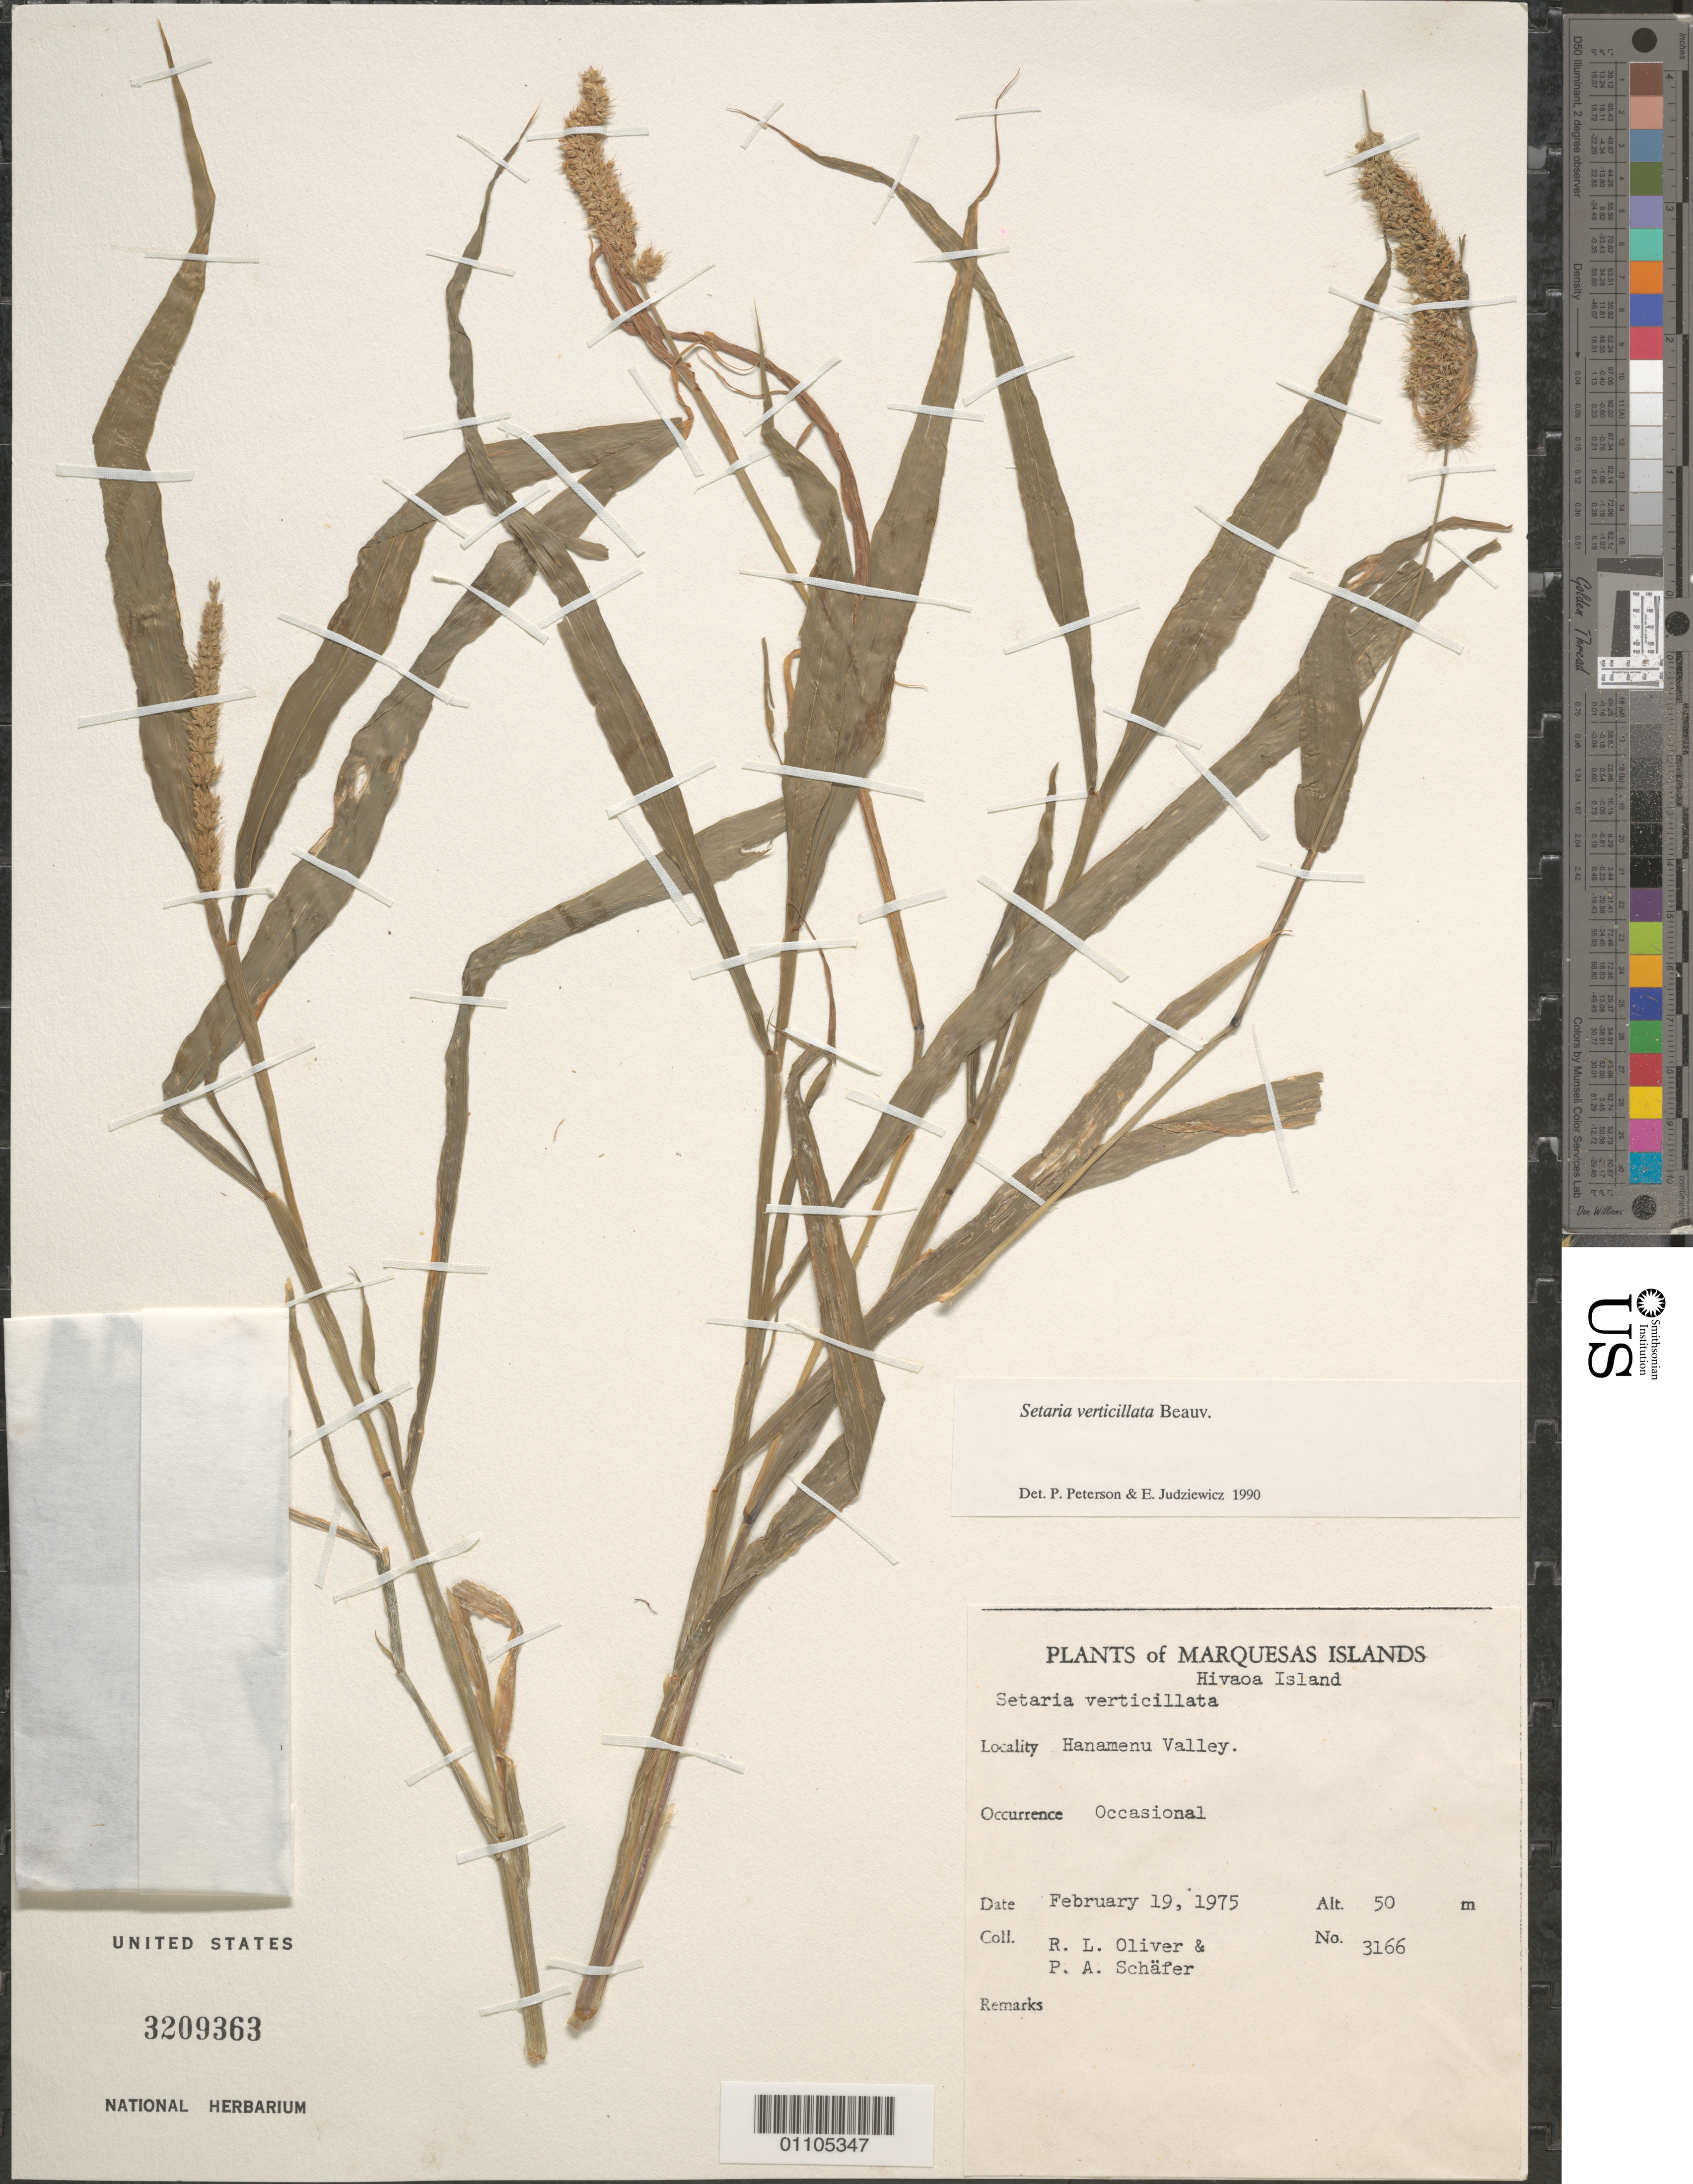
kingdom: Plantae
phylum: Tracheophyta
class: Liliopsida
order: Poales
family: Poaceae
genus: Setaria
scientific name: Setaria adhaerens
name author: (Forssk.) Chiov.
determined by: Wagner, W. L., (BOT), Smithsonian Institution - National Museum of Natural History (UNITED STATES)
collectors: R. L. Oliver & P. A. Schäfer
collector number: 3166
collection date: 1975-02-19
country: French Polynesia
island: Hiva Oa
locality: Hanamenu Valley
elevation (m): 50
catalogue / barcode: US 3209363